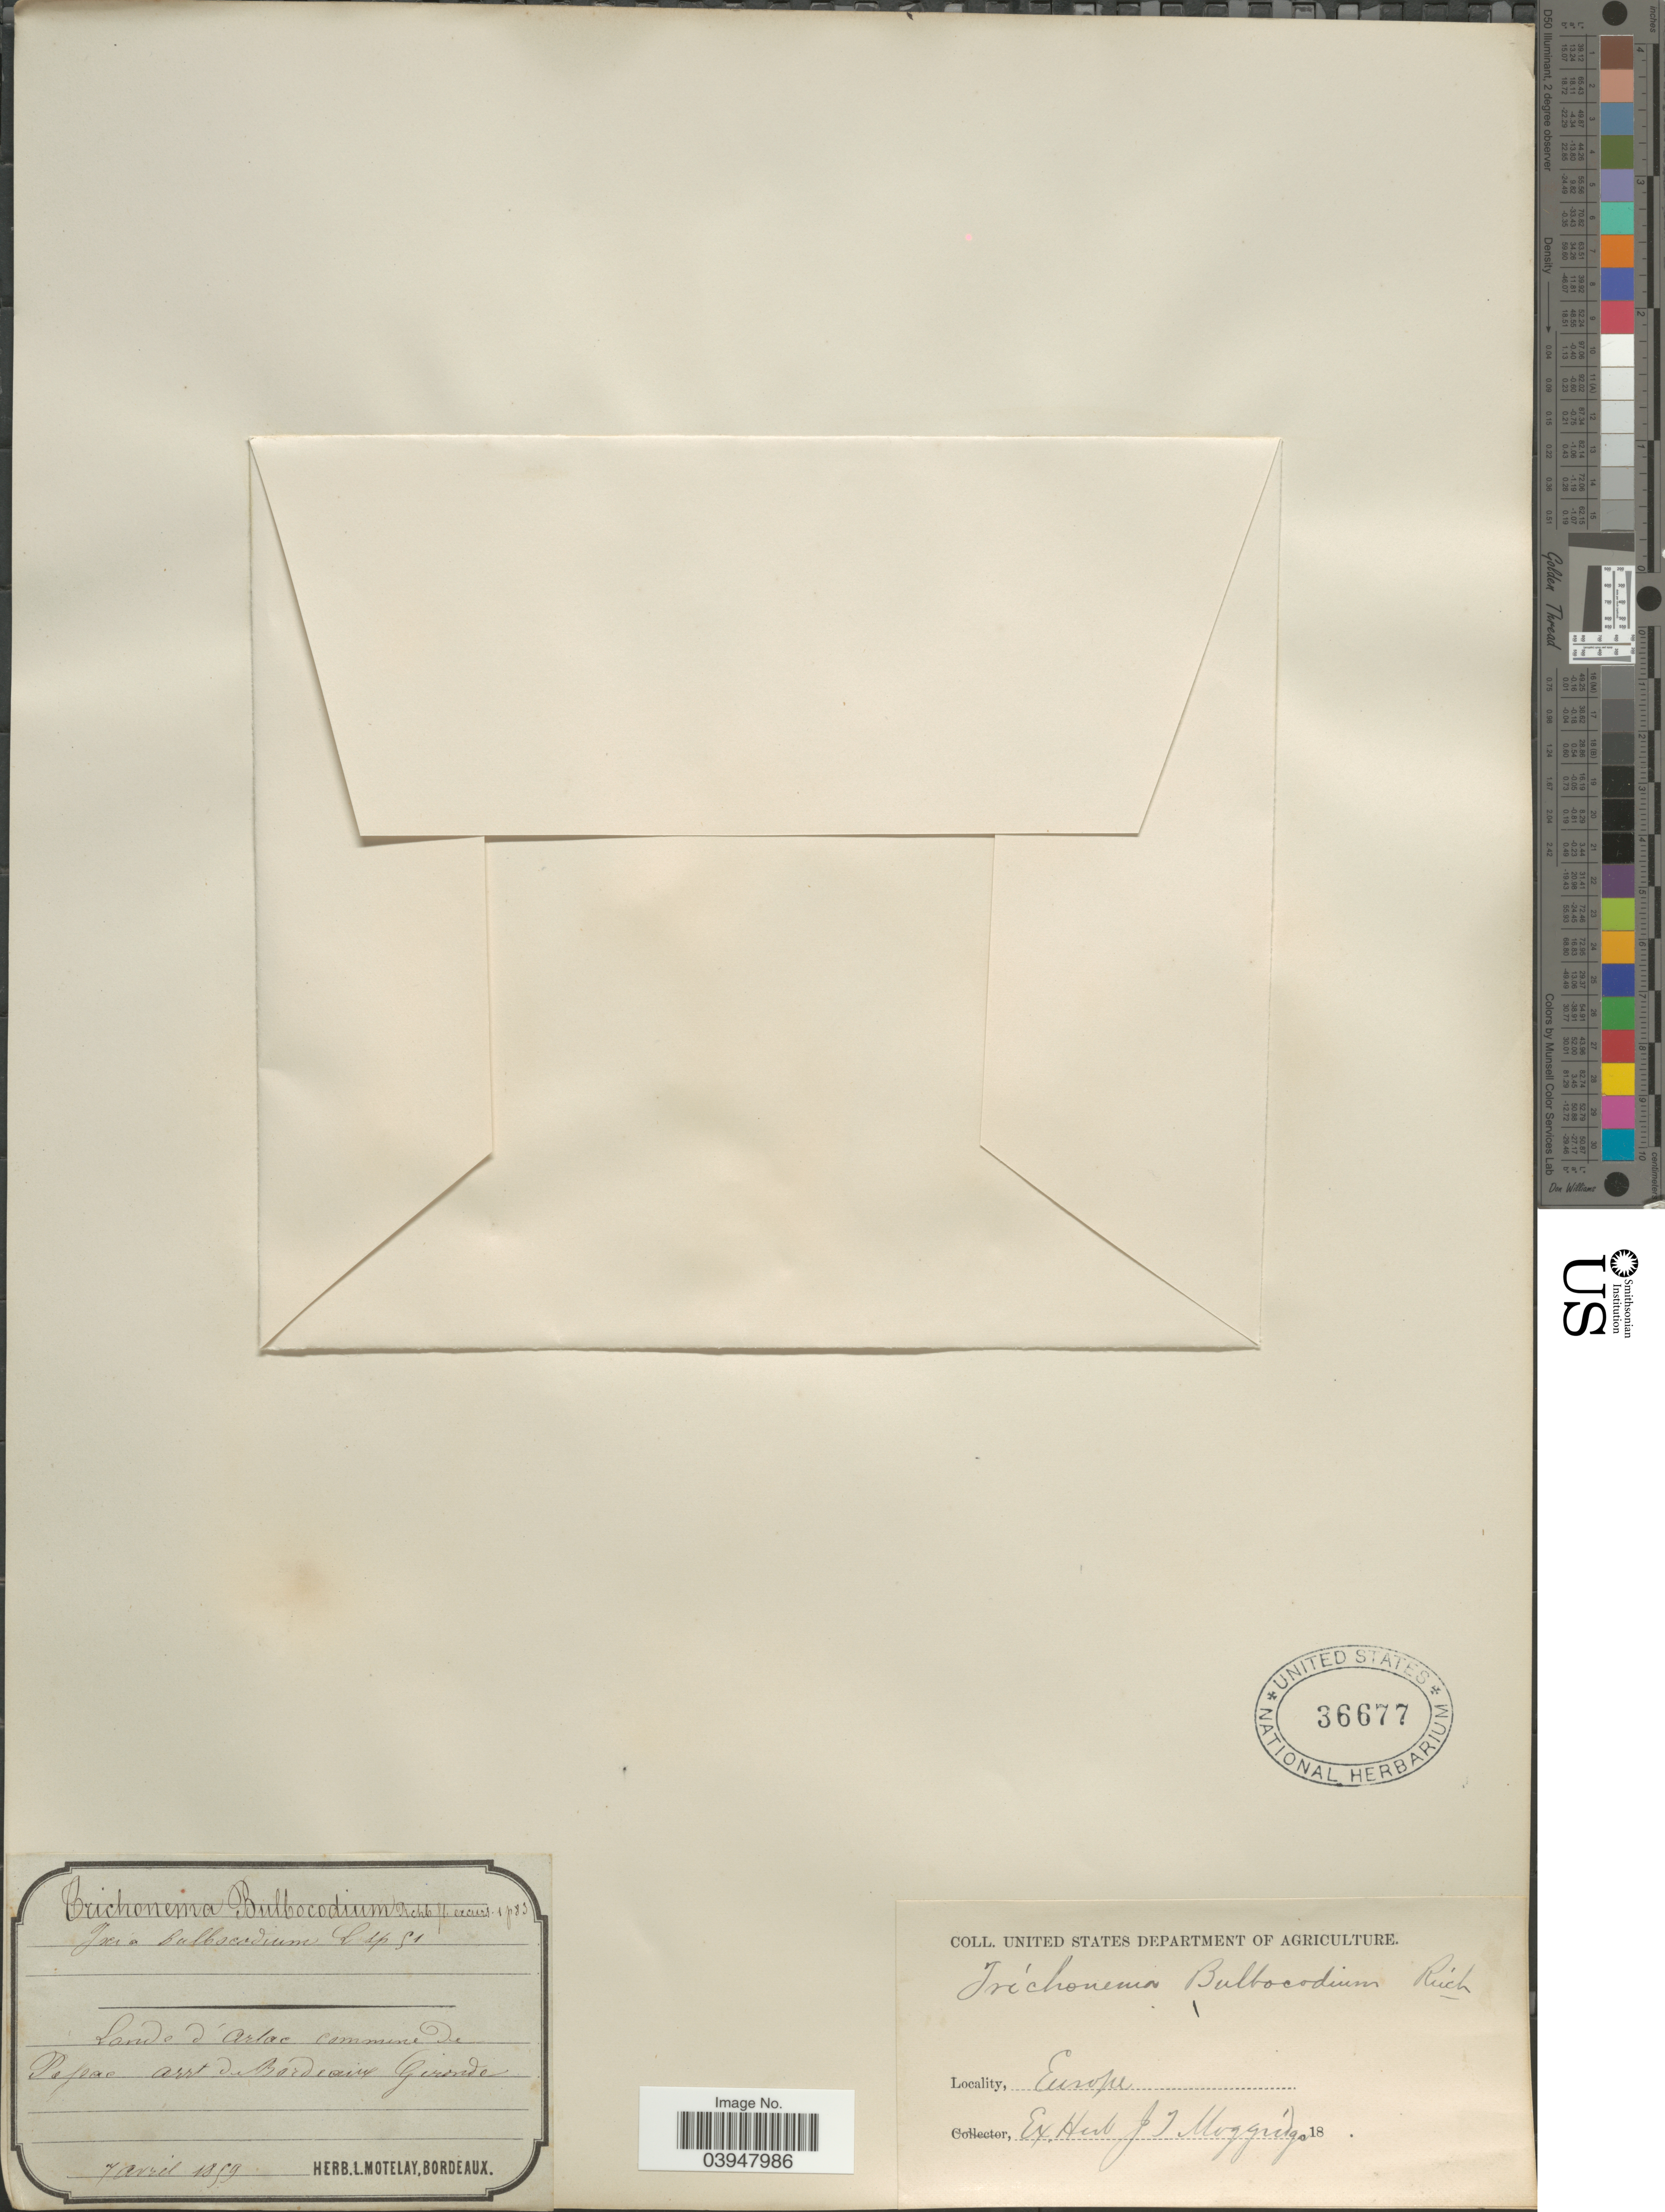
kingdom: Plantae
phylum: Tracheophyta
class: Liliopsida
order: Asparagales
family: Iridaceae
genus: Romulea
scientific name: Romulea bulbocodium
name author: (L.) Sebast. & Mauri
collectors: ex herb. J.T. Moggridge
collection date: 1859-04-07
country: France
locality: Pefeae arrt dubordeais Gironde. [interpreted] Europe.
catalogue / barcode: US 36677